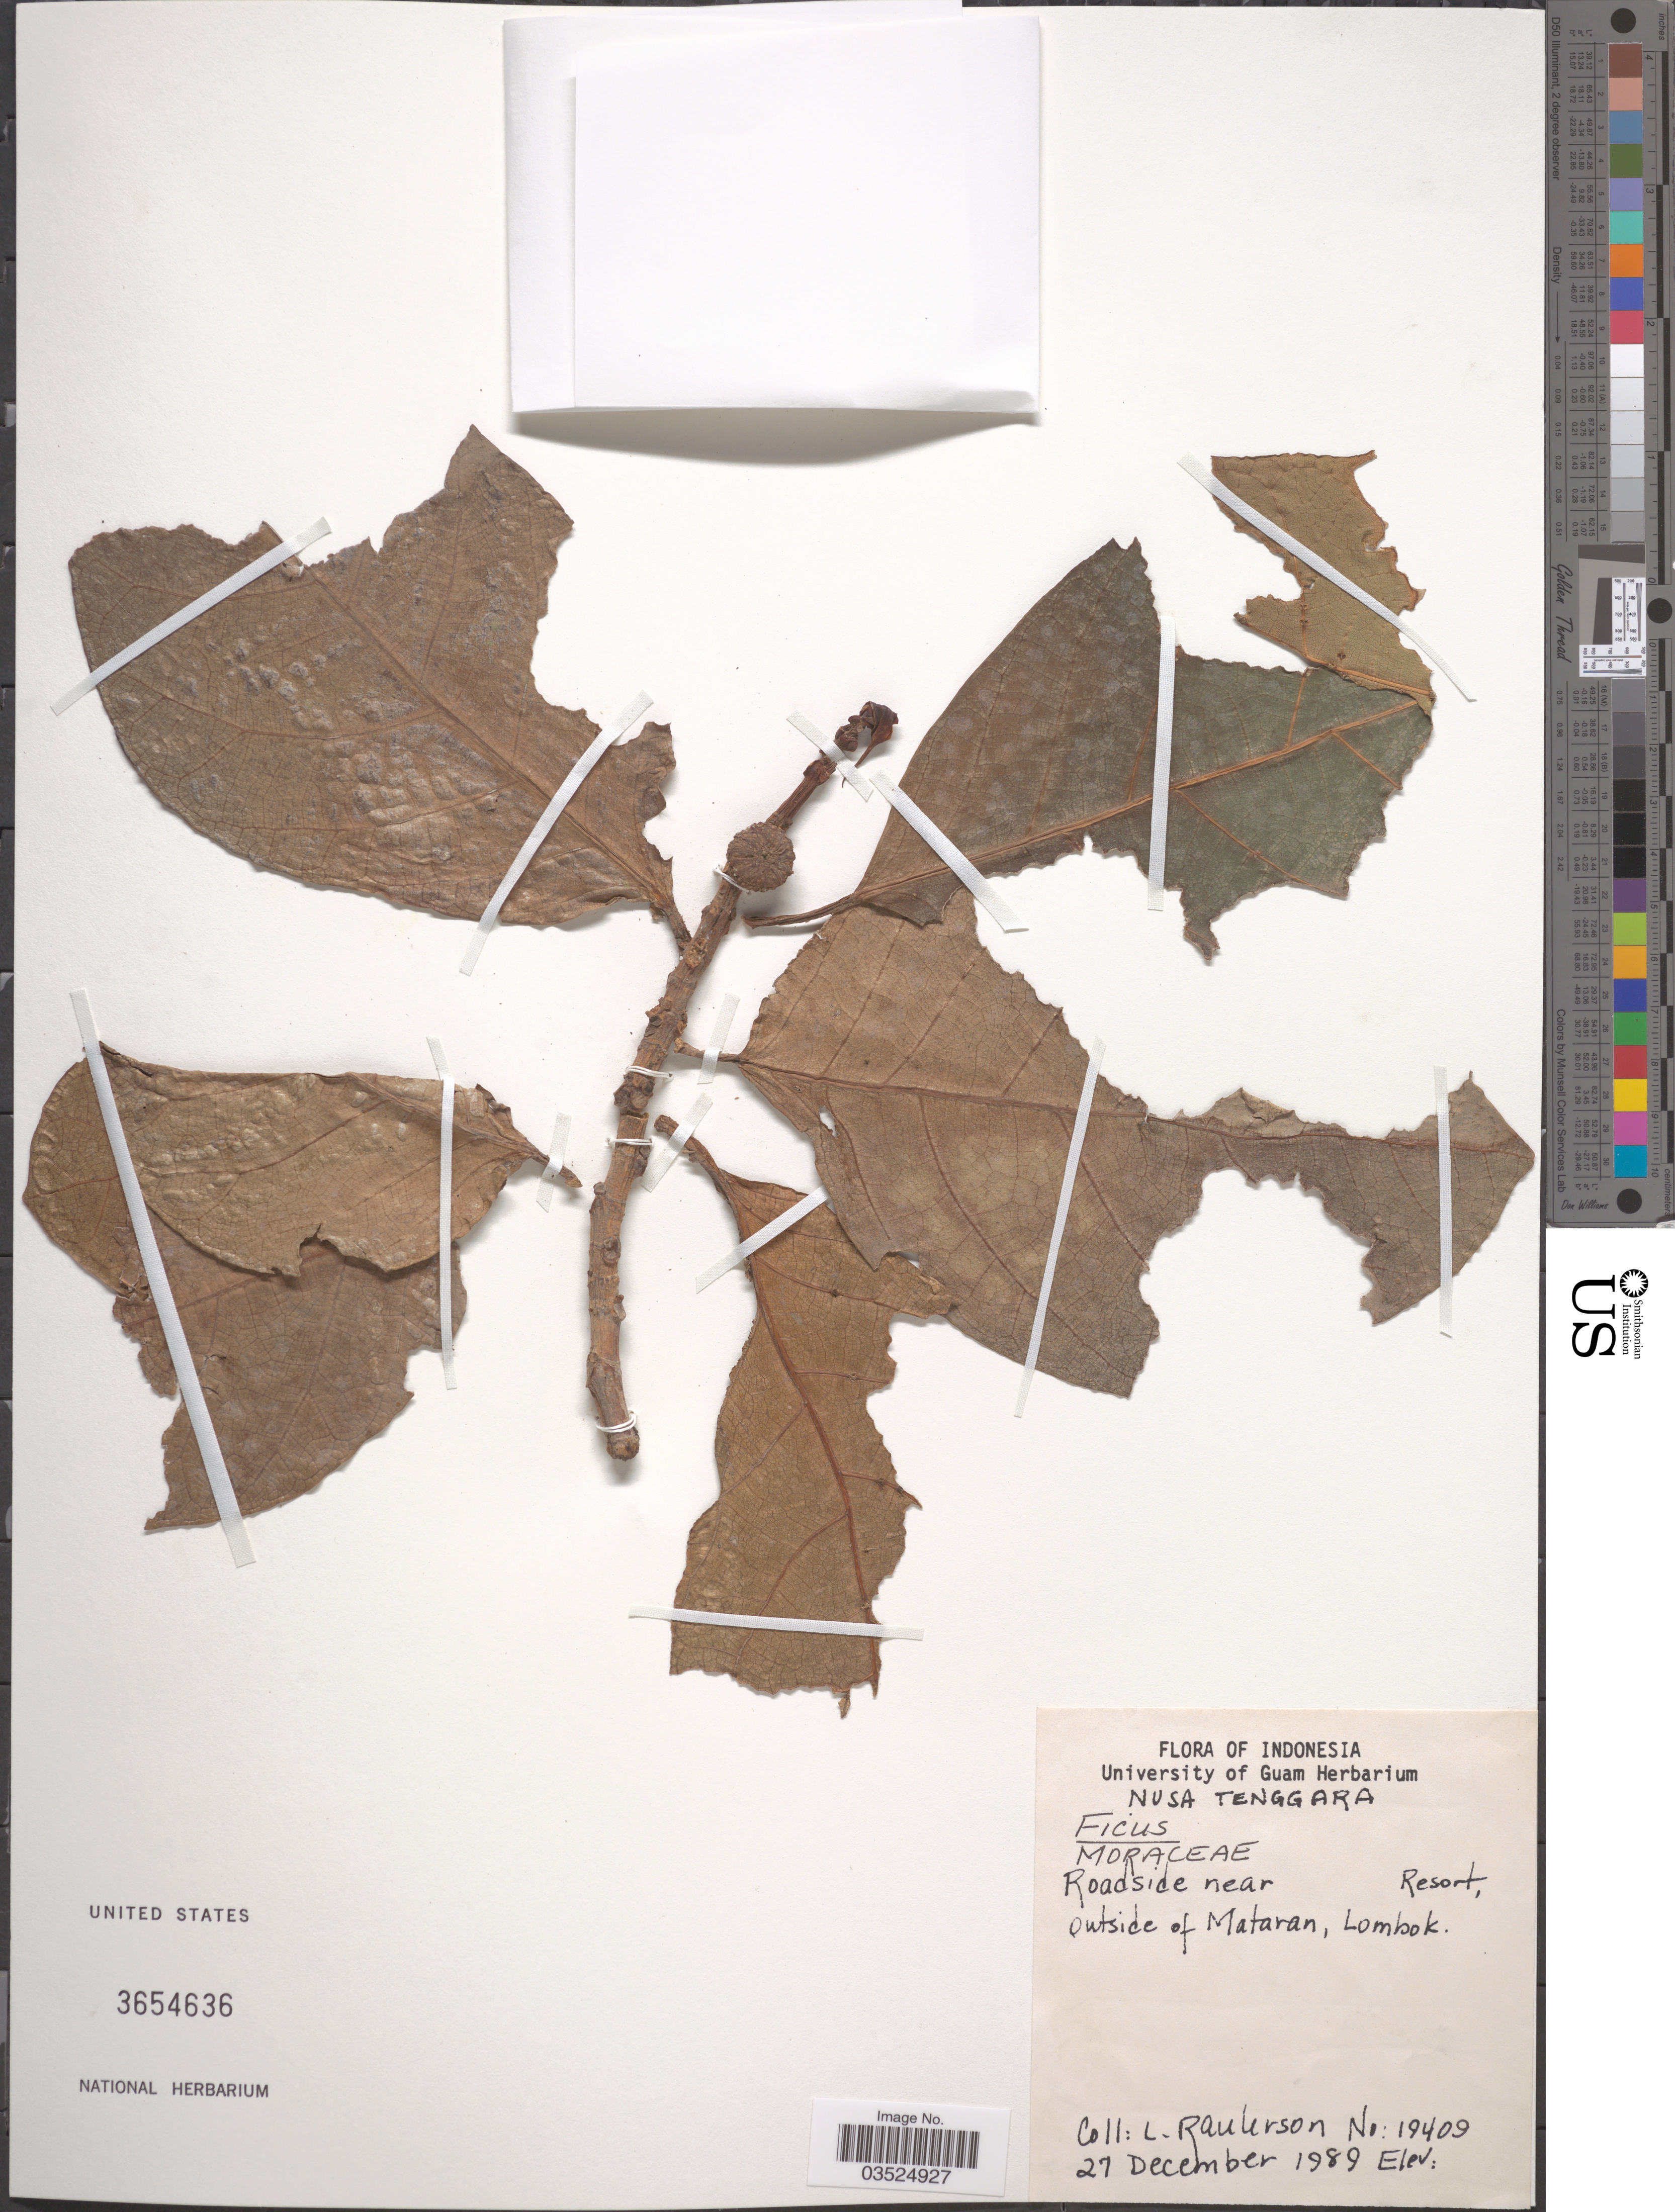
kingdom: Plantae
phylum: Tracheophyta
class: Magnoliopsida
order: Rosales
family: Moraceae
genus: Ficus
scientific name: Ficus sp.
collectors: L. Raulerson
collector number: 19409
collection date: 1989-12-27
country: Indonesia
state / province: Nusa Tenggara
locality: Roadside near Resort, outside of Mataran, Lombok.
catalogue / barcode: US 3654636